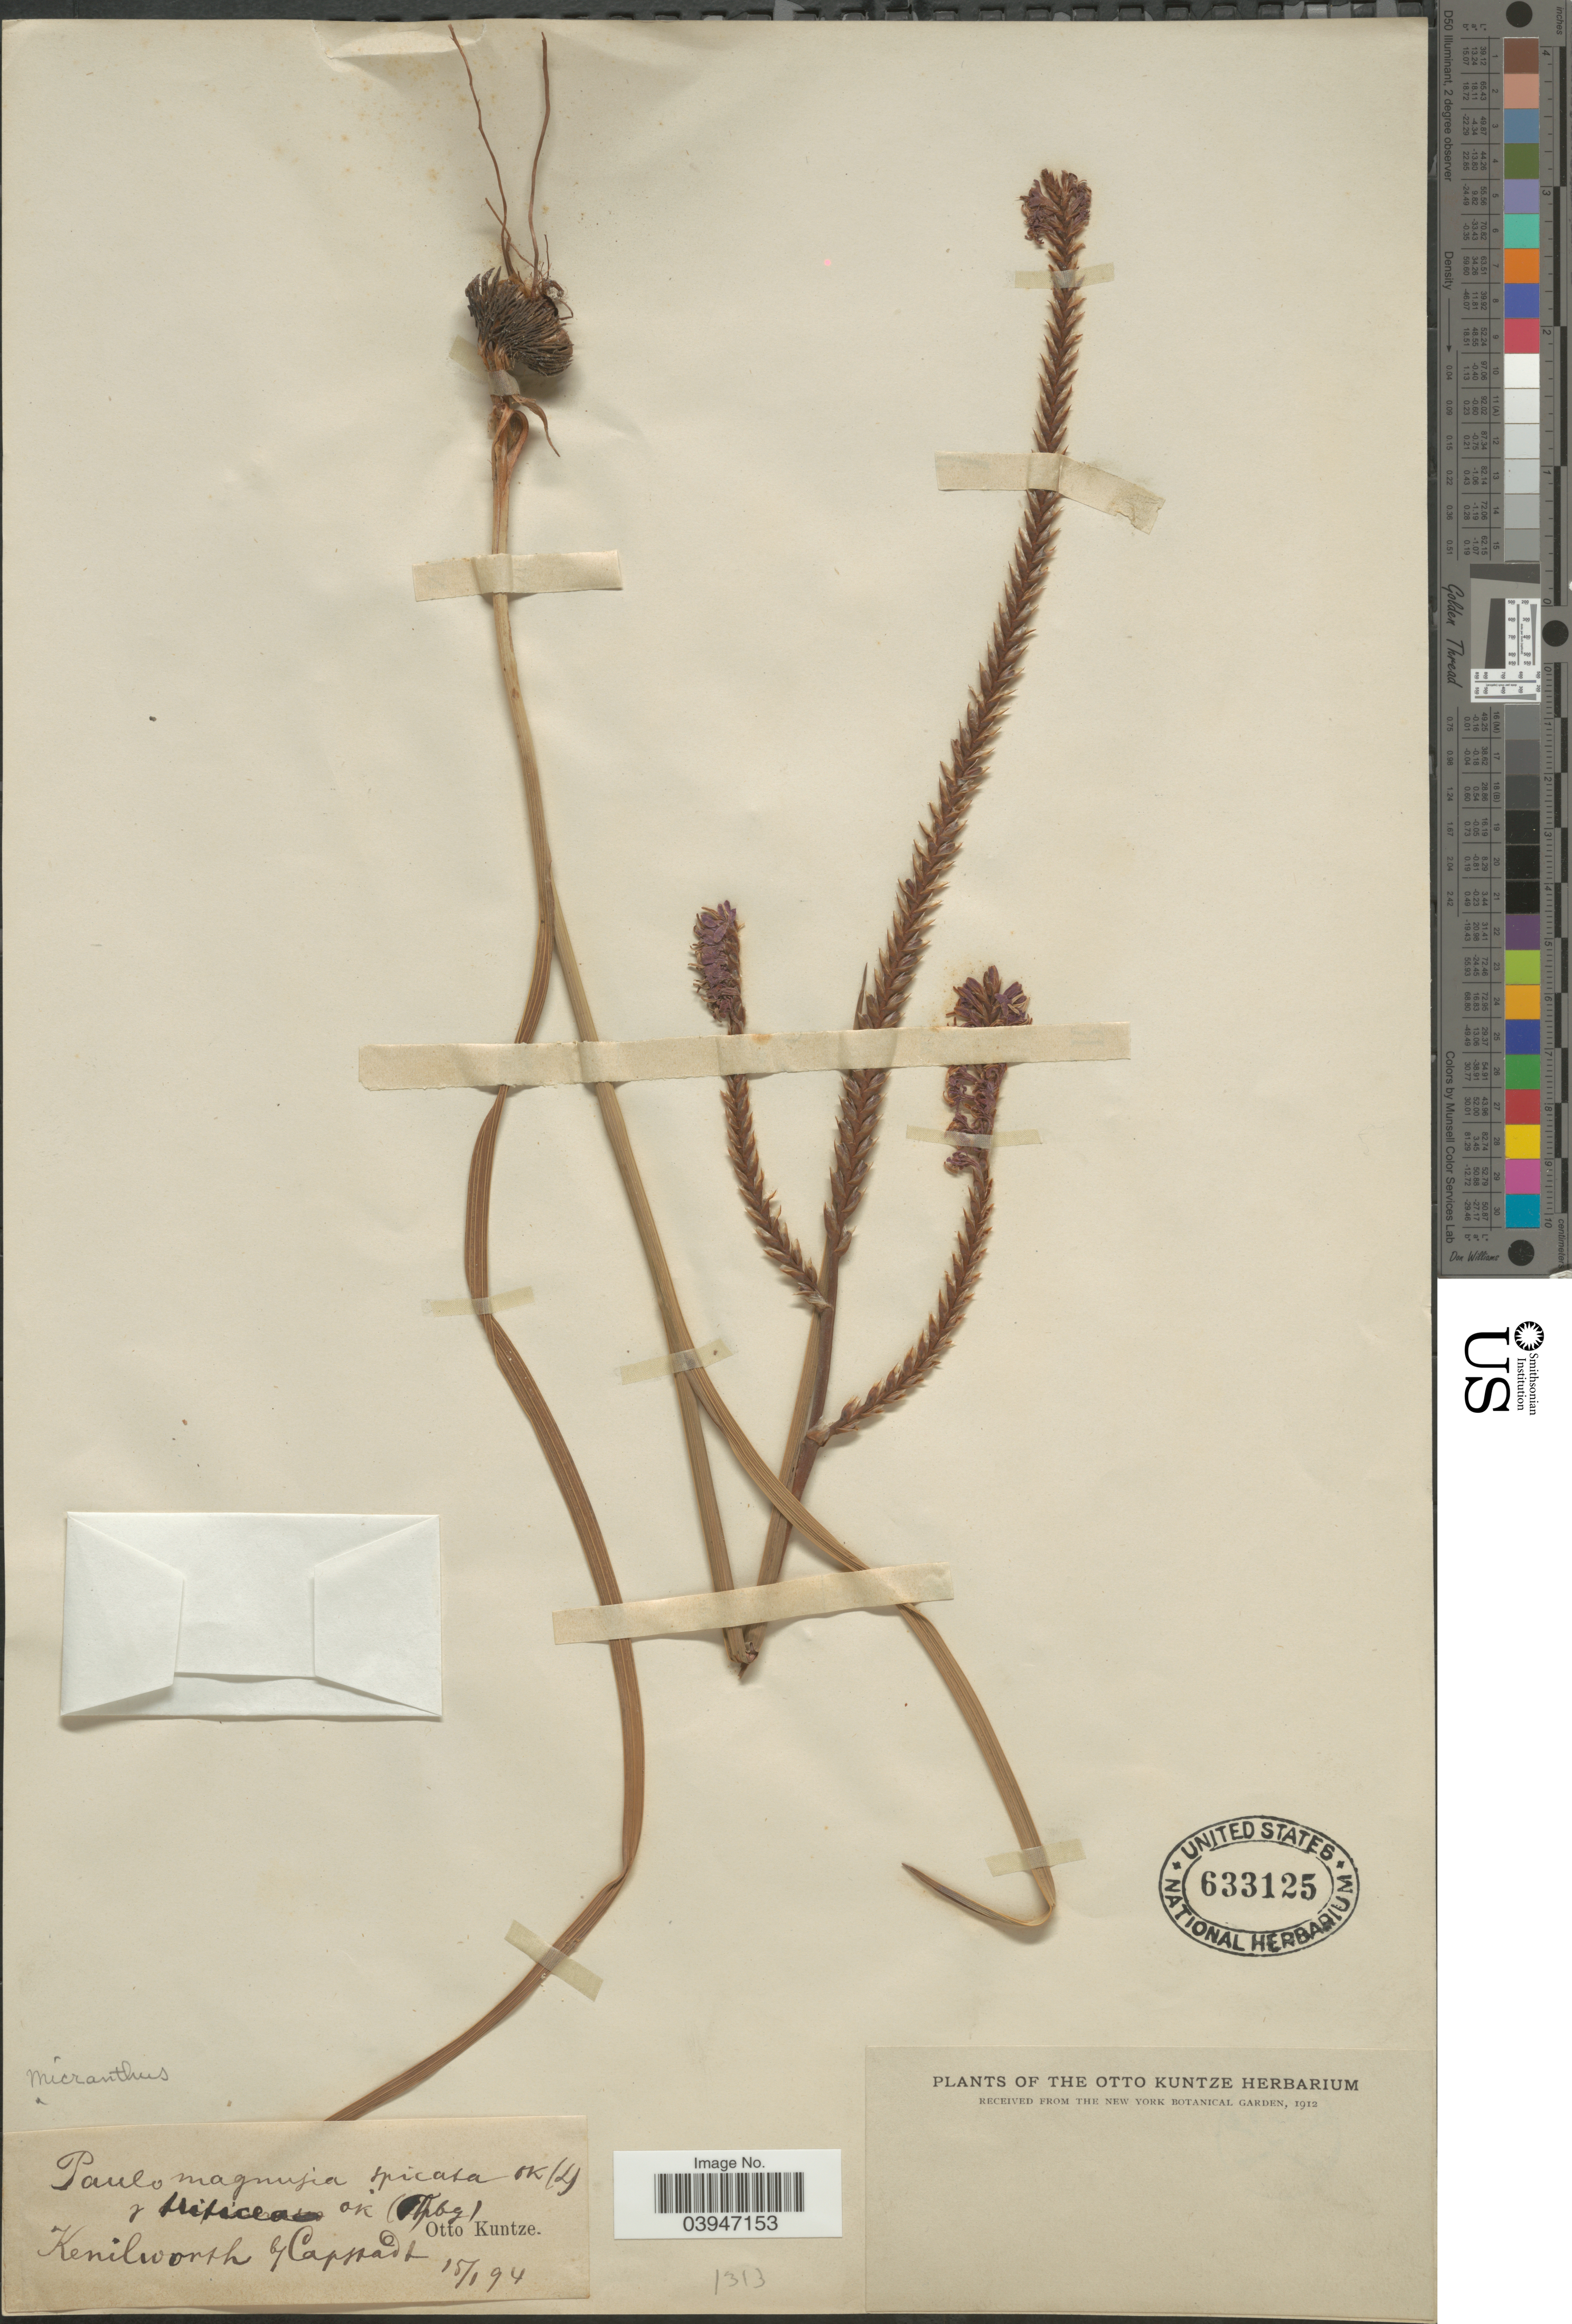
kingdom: Plantae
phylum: Tracheophyta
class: Liliopsida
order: Asparagales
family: Iridaceae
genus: Micranthus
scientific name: Micranthus tubulosus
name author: (Burm. f.) N.E. Br.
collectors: C.E.O. Kuntze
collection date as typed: Transcribed d/m/y: 15/1/94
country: South Africa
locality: Kenilworth by Capstadt.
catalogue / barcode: US 633125